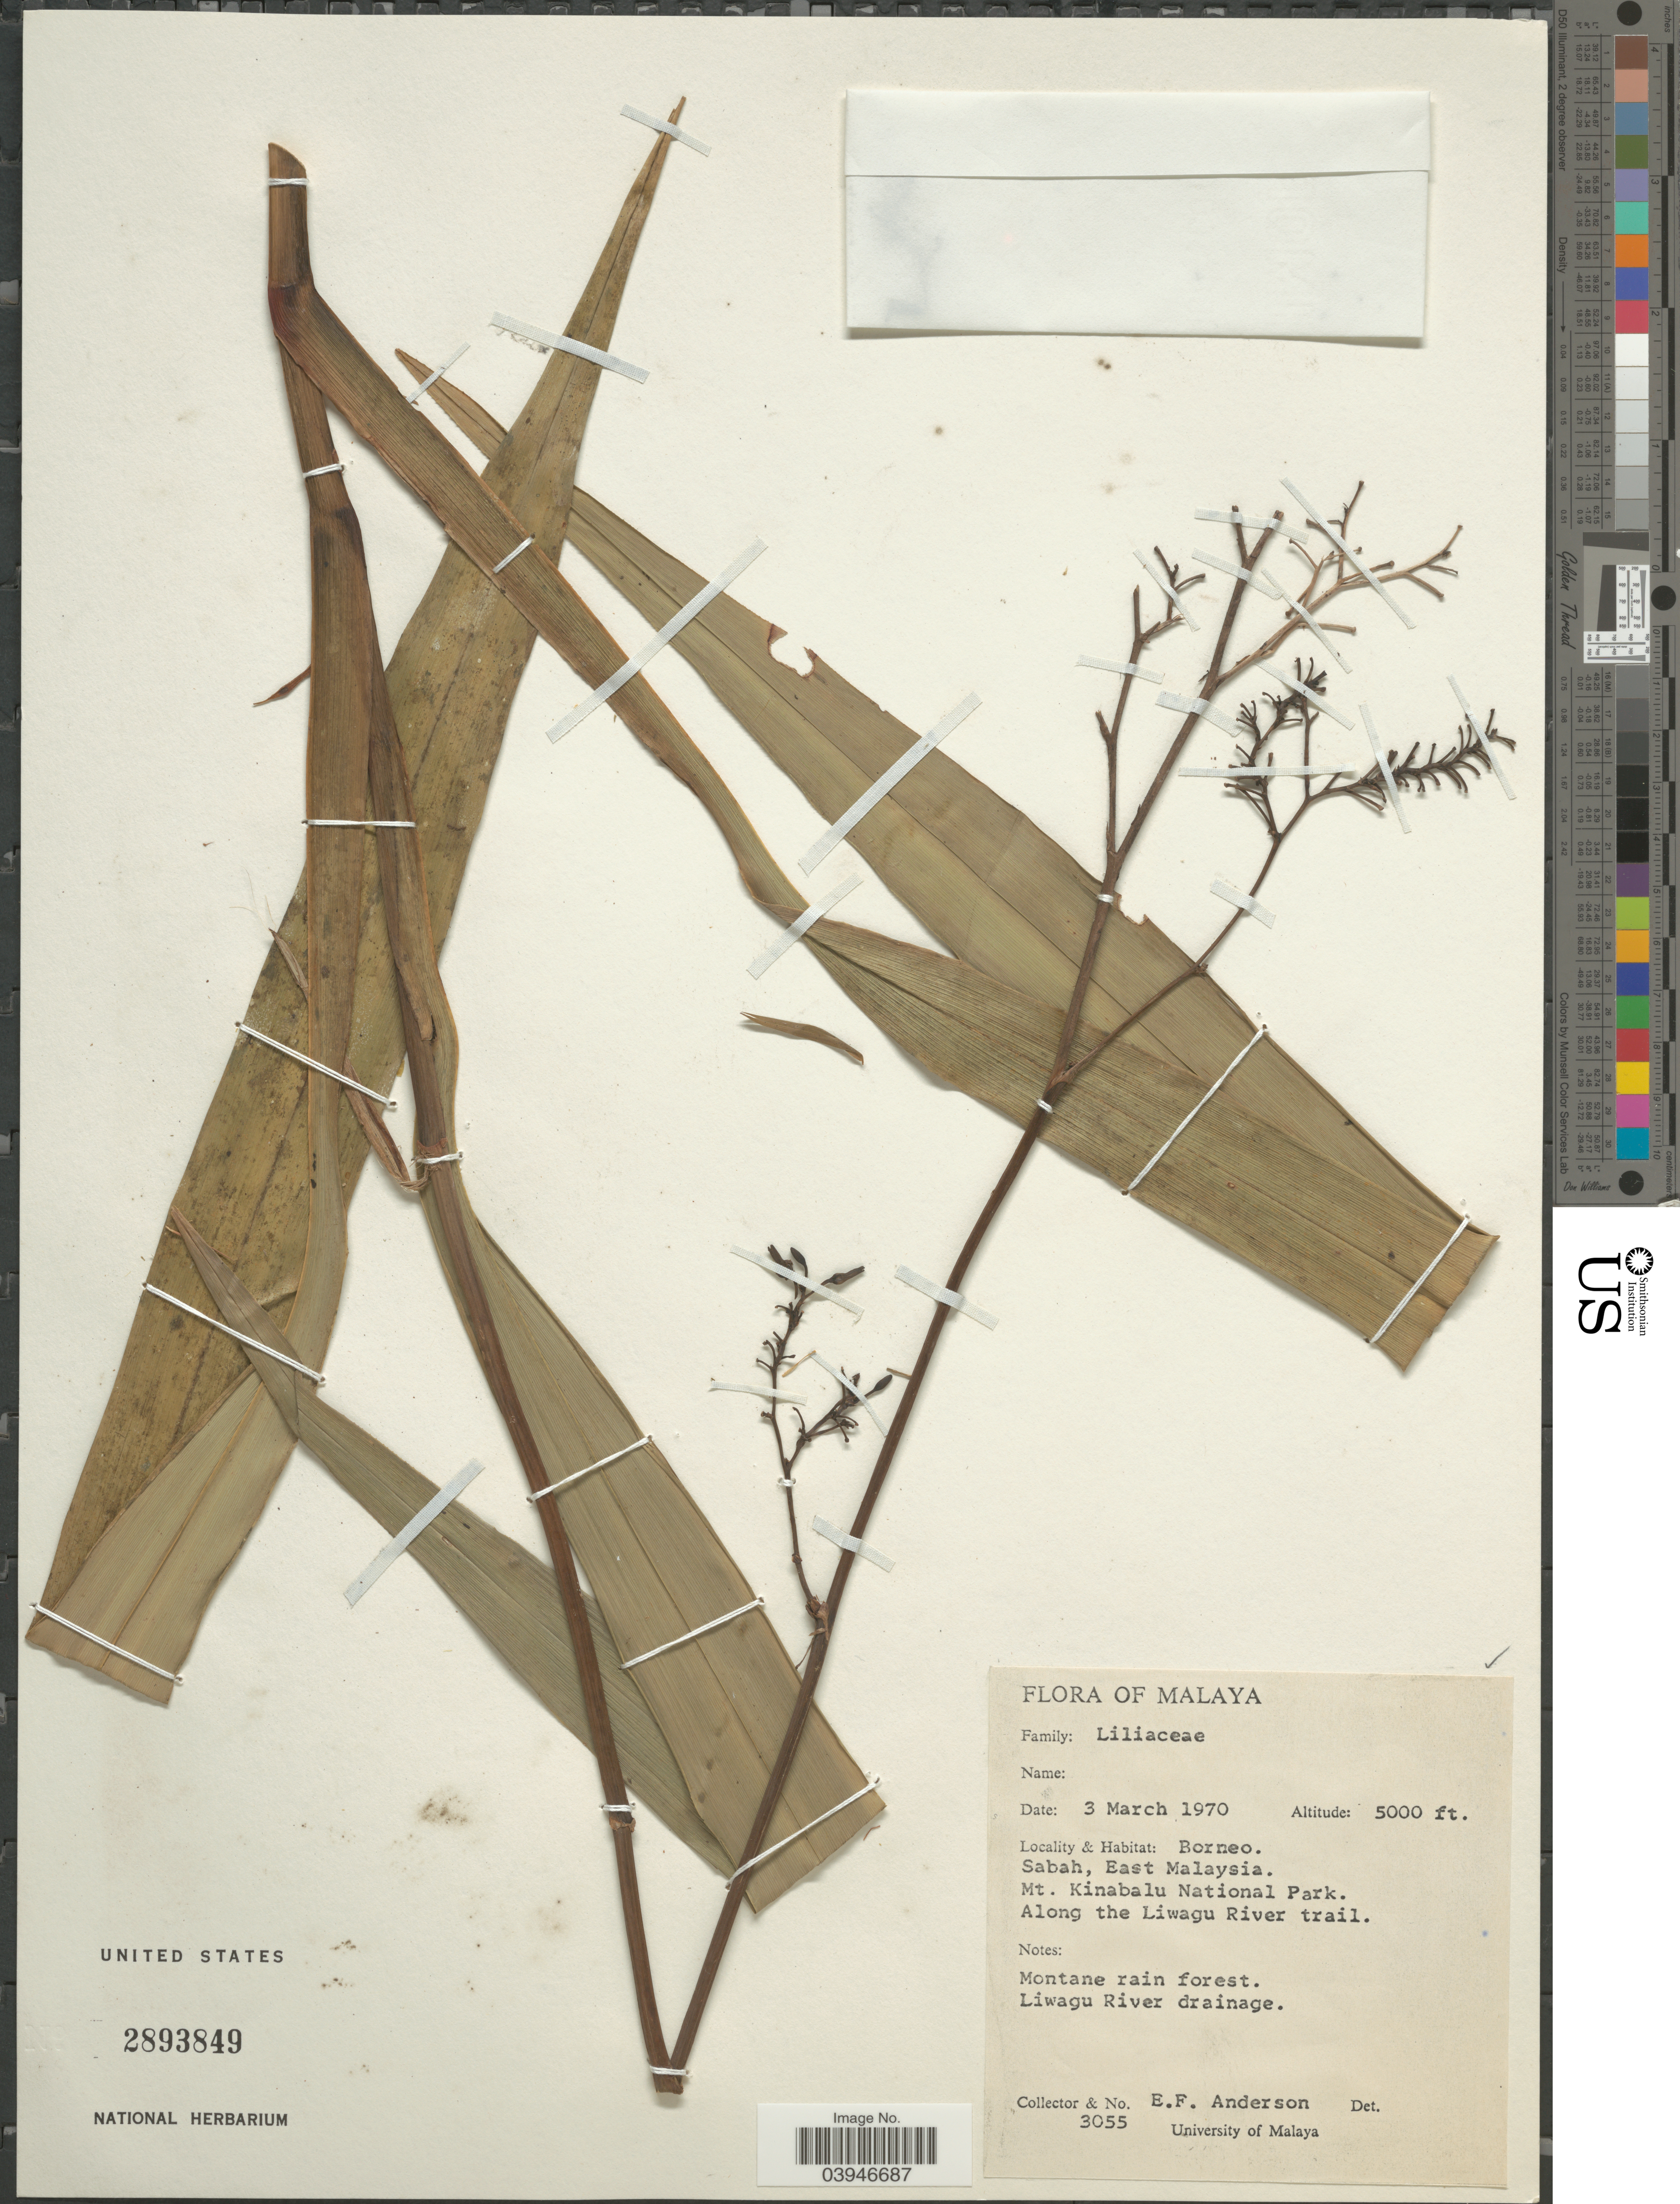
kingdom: Plantae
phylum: Tracheophyta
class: Liliopsida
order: Liliales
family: Liliaceae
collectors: E. F. Anderson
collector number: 3055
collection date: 1970-03-03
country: Malaysia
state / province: Sabah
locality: Malaya. Borneo. East Malaysia. Mt. Kinabalu National Park. Along the Liwagu River trail. Liwayu River drainage.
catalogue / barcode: US 2893849